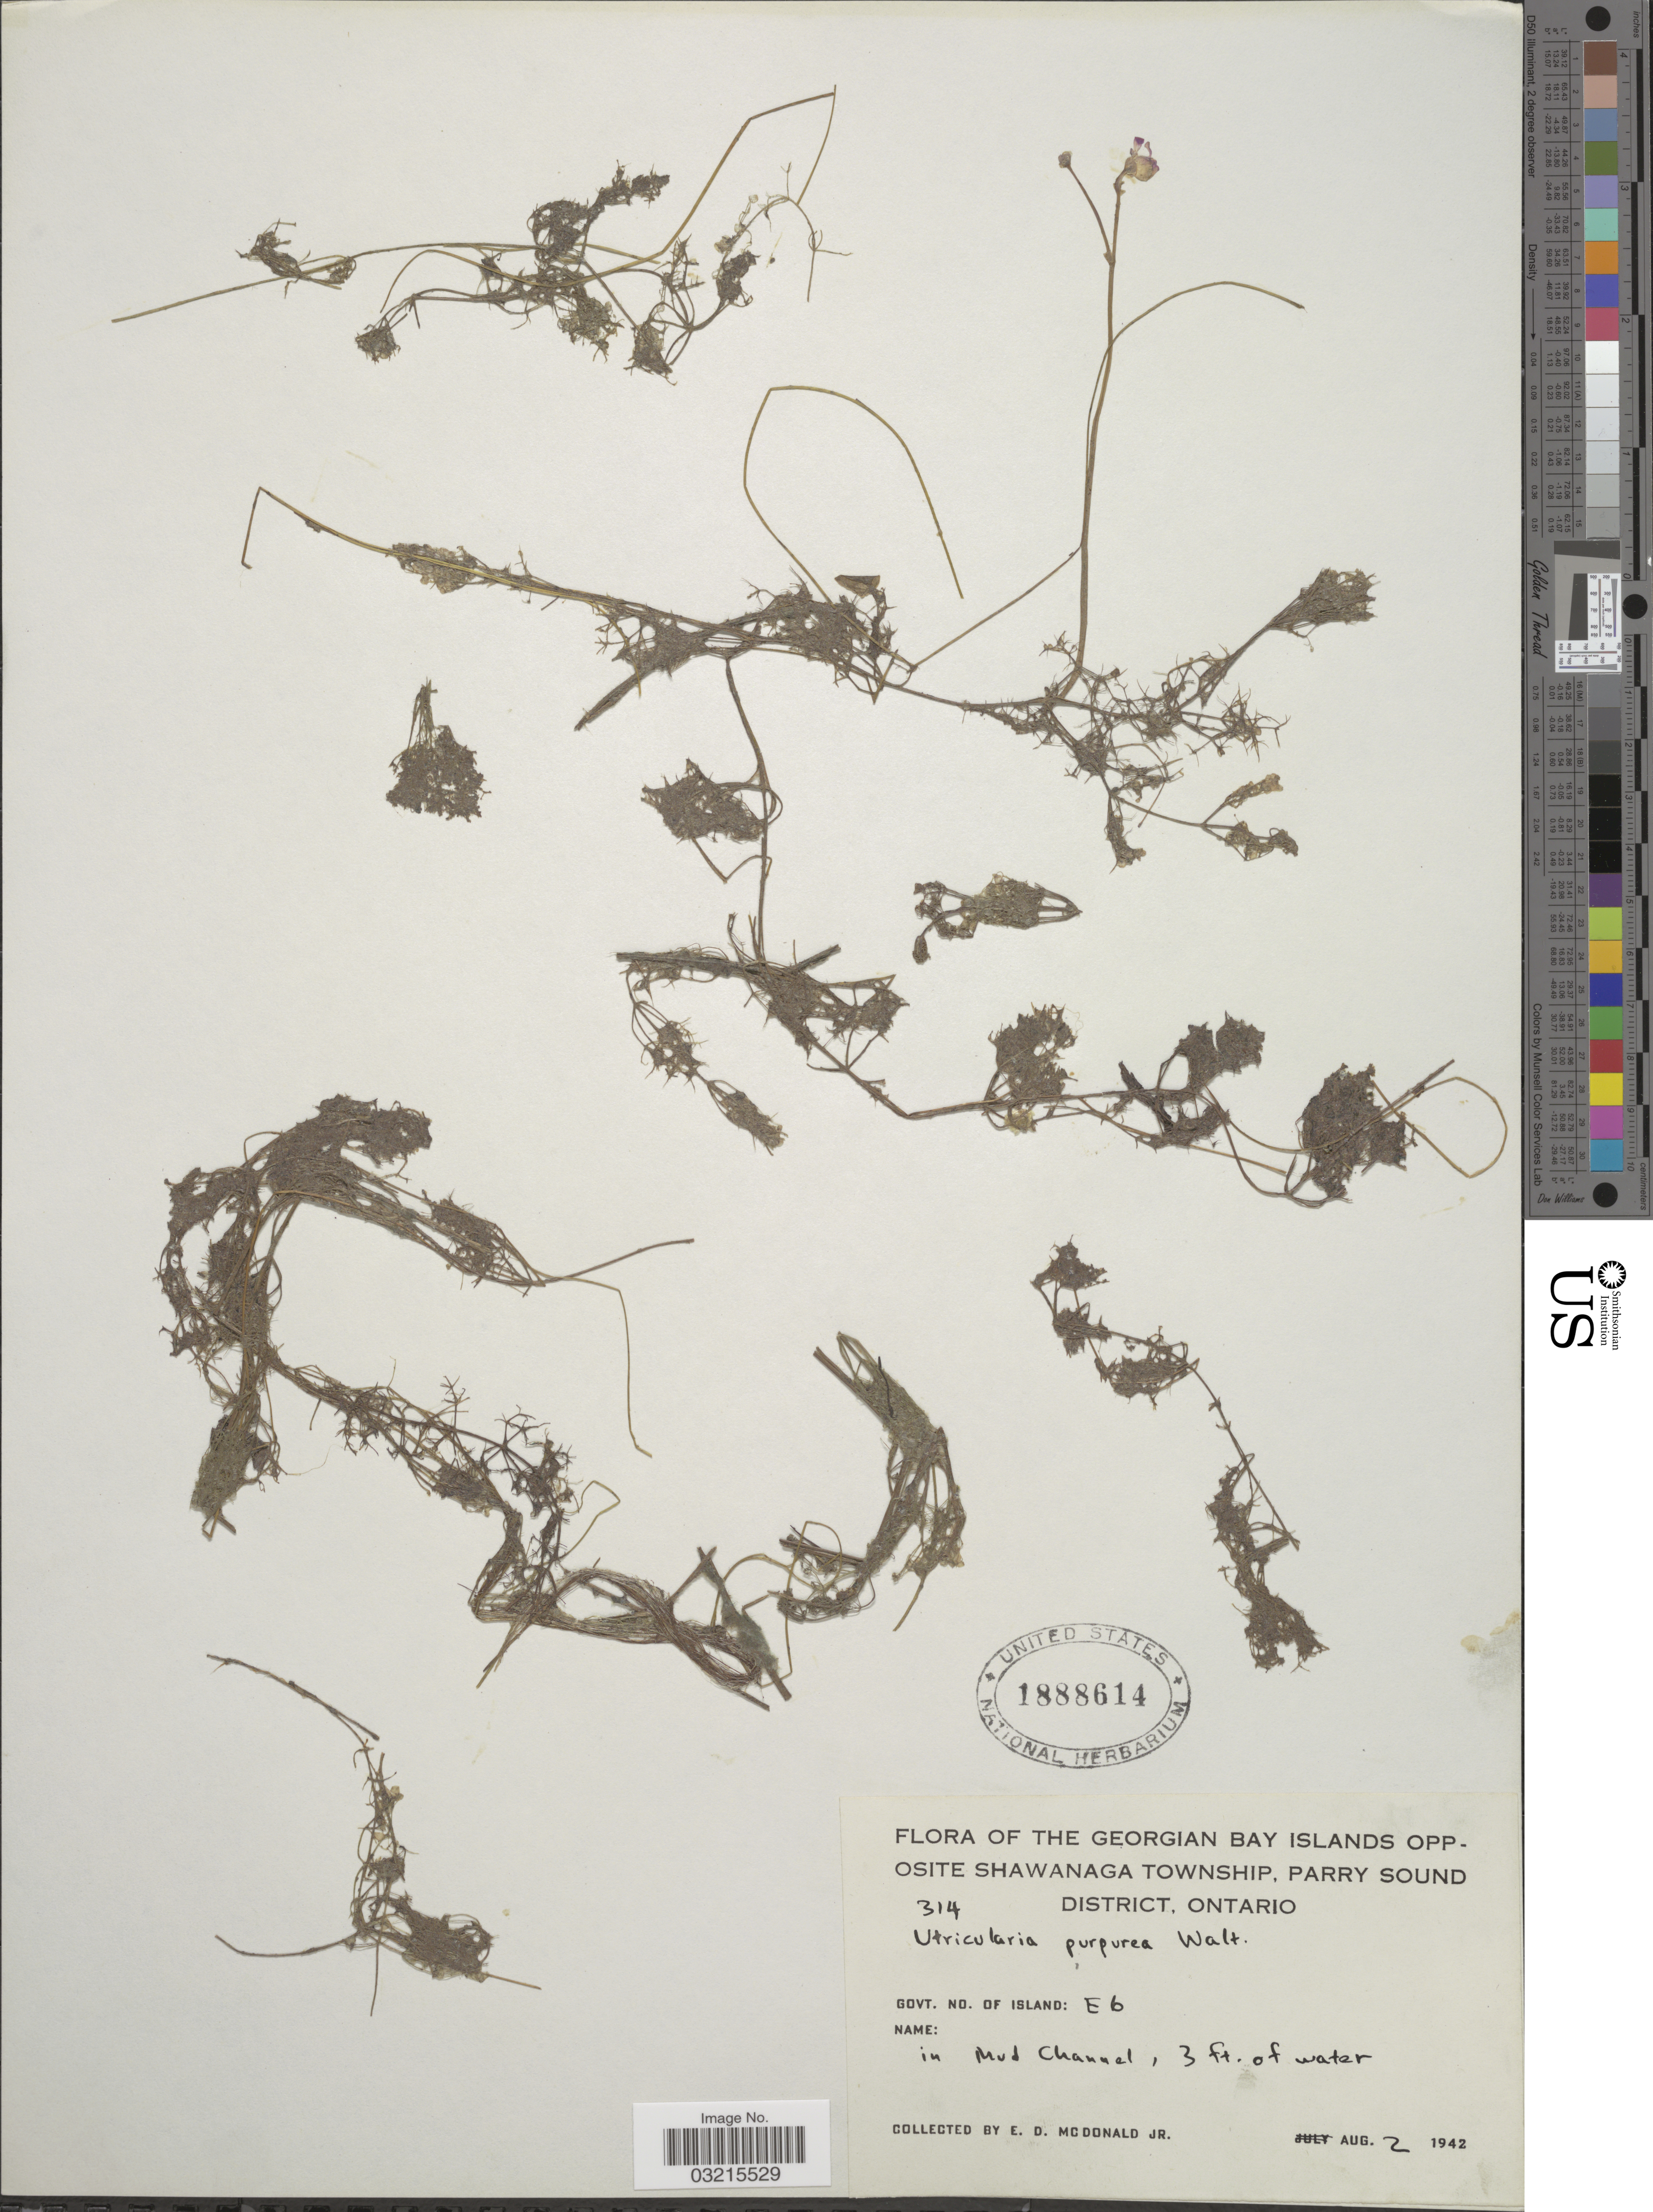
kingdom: Plantae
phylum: Tracheophyta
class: Magnoliopsida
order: Lamiales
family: Lentibulariaceae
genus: Utricularia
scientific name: Utricularia purpurea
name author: Walter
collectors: E. D. McDonald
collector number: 314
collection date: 1942-08-02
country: Canada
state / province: Ontario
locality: Georgian Bay Islands Opposite Shawanaga Township, Parry Sound District, Ontario. Govt. No. of Island: E6.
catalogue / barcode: US 1888614